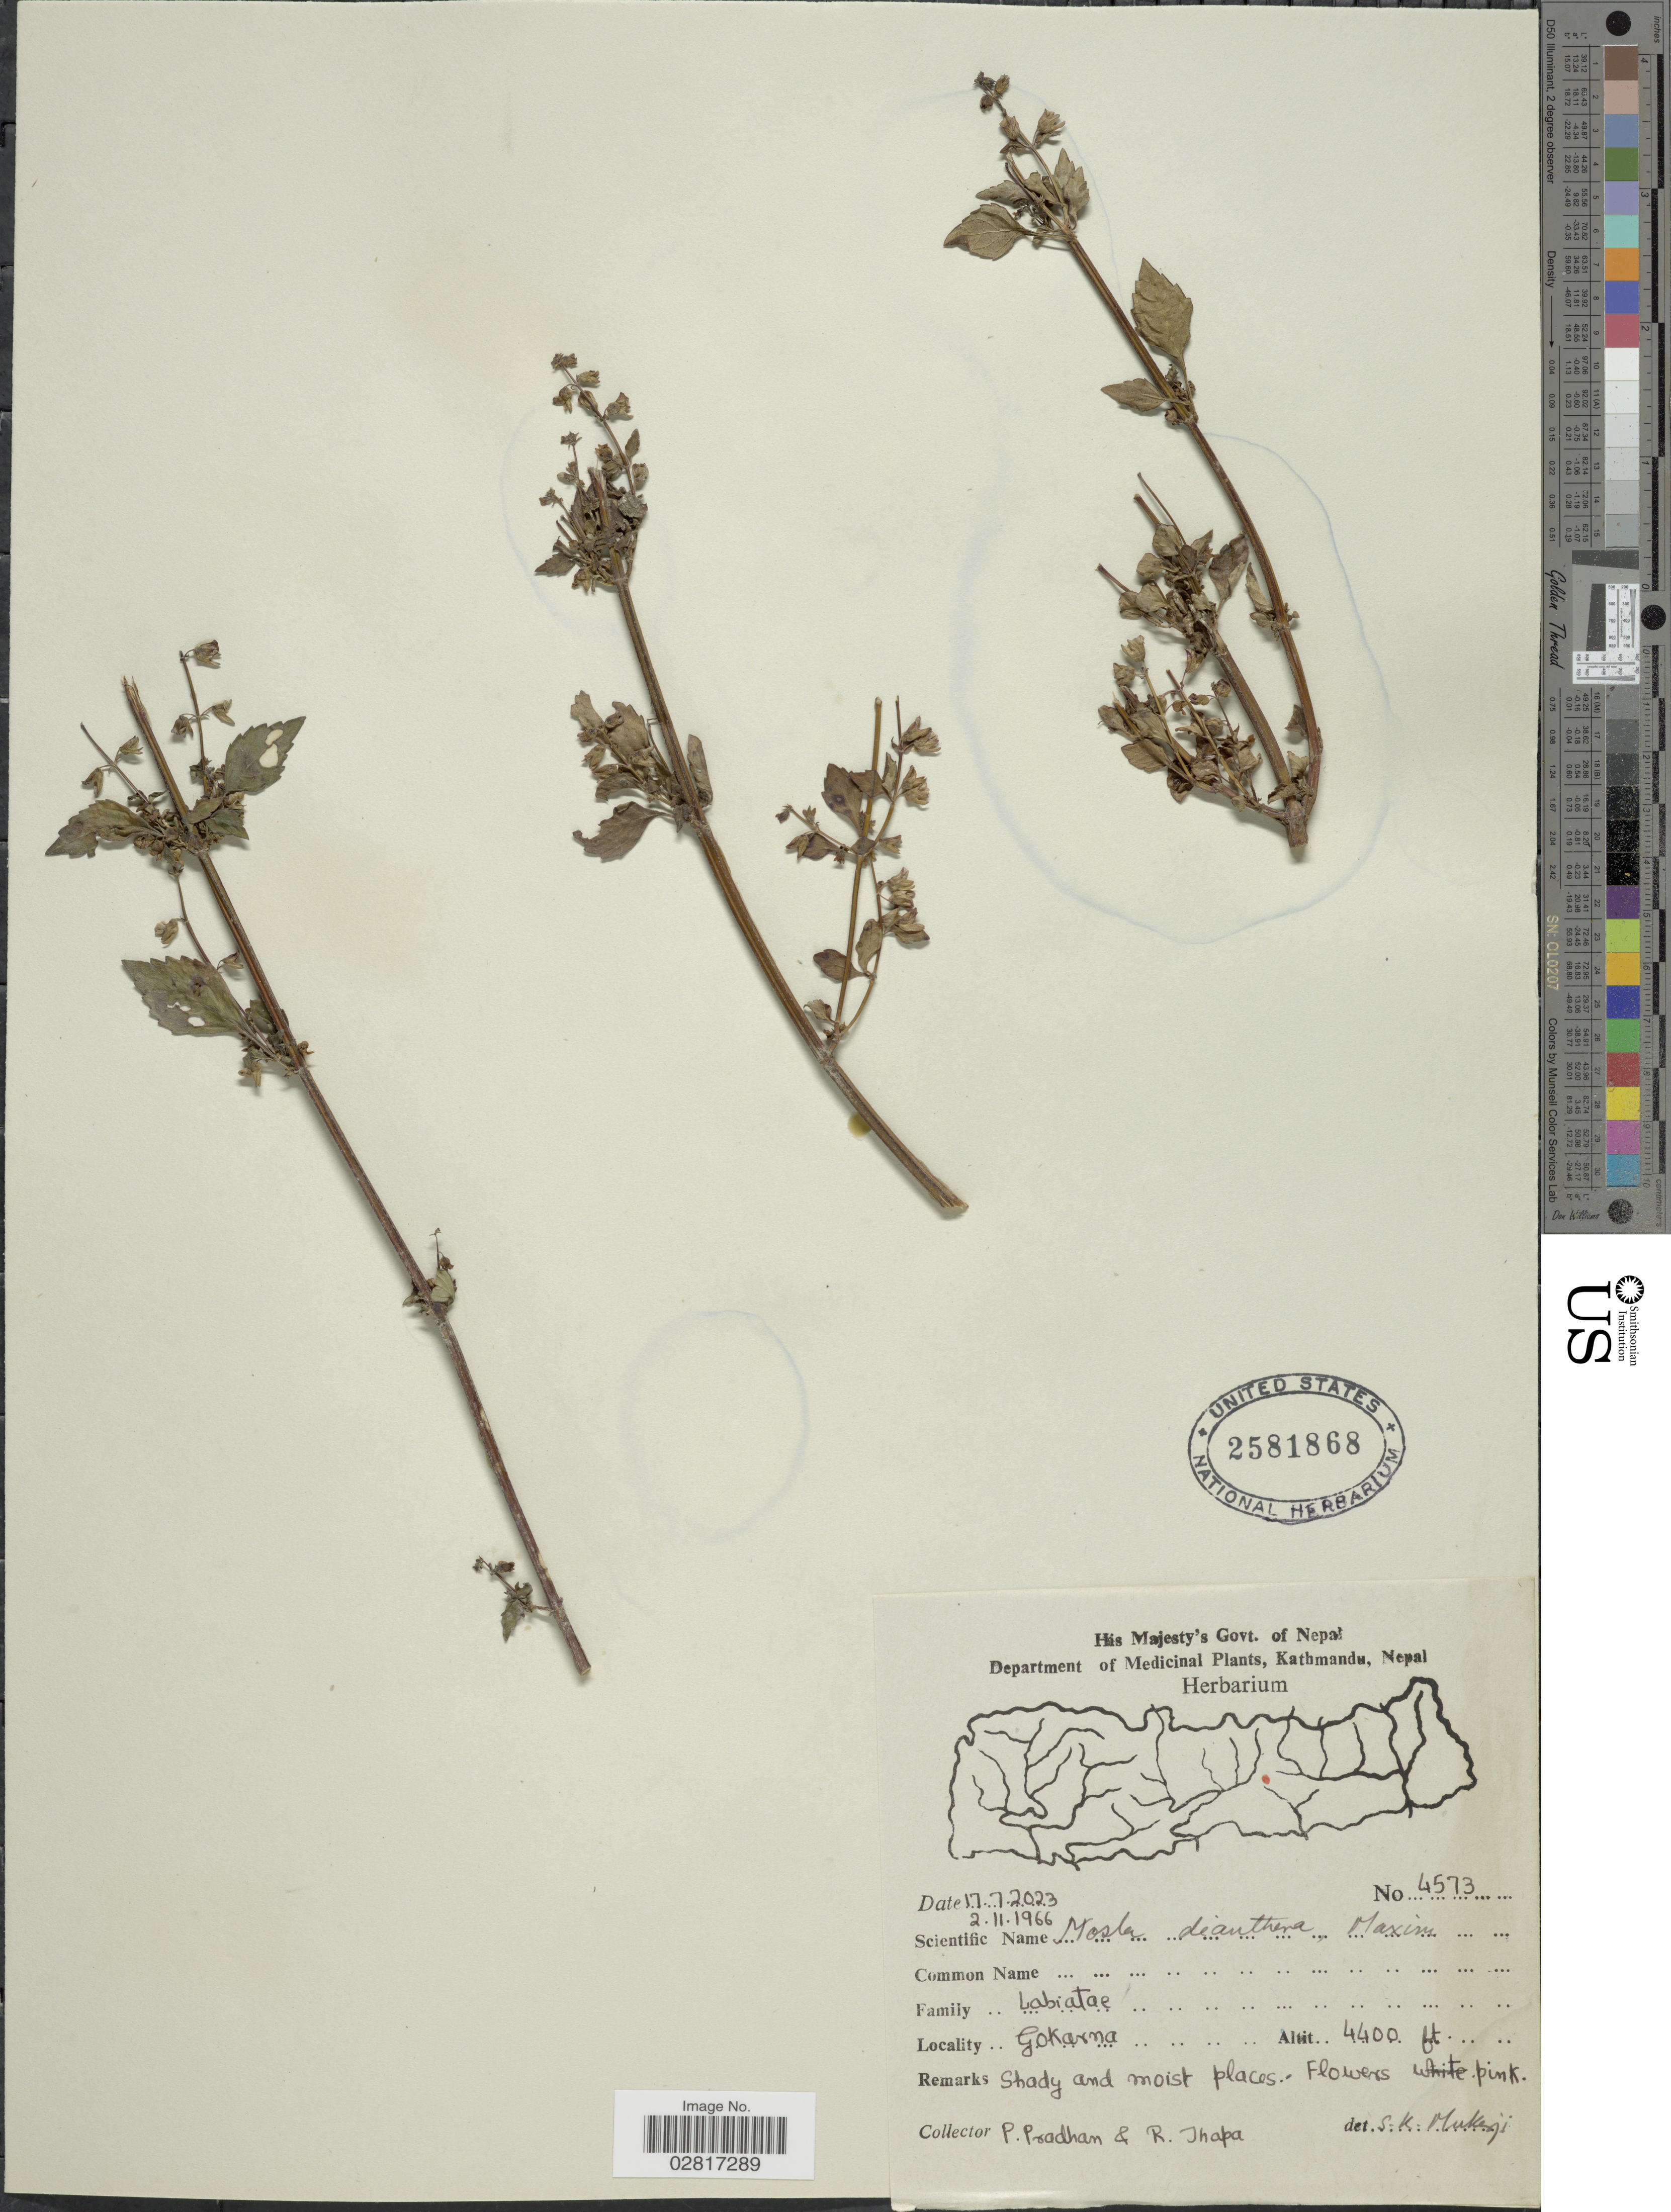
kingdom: Plantae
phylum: Tracheophyta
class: Magnoliopsida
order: Lamiales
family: Lamiaceae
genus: Mosla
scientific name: Mosla dianthera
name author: (Roxb.) Maxim.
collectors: P. Pradhan & R. Thapa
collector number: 4573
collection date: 1966-11-02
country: Nepal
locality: Gokarna.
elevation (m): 1341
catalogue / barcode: US 2581868